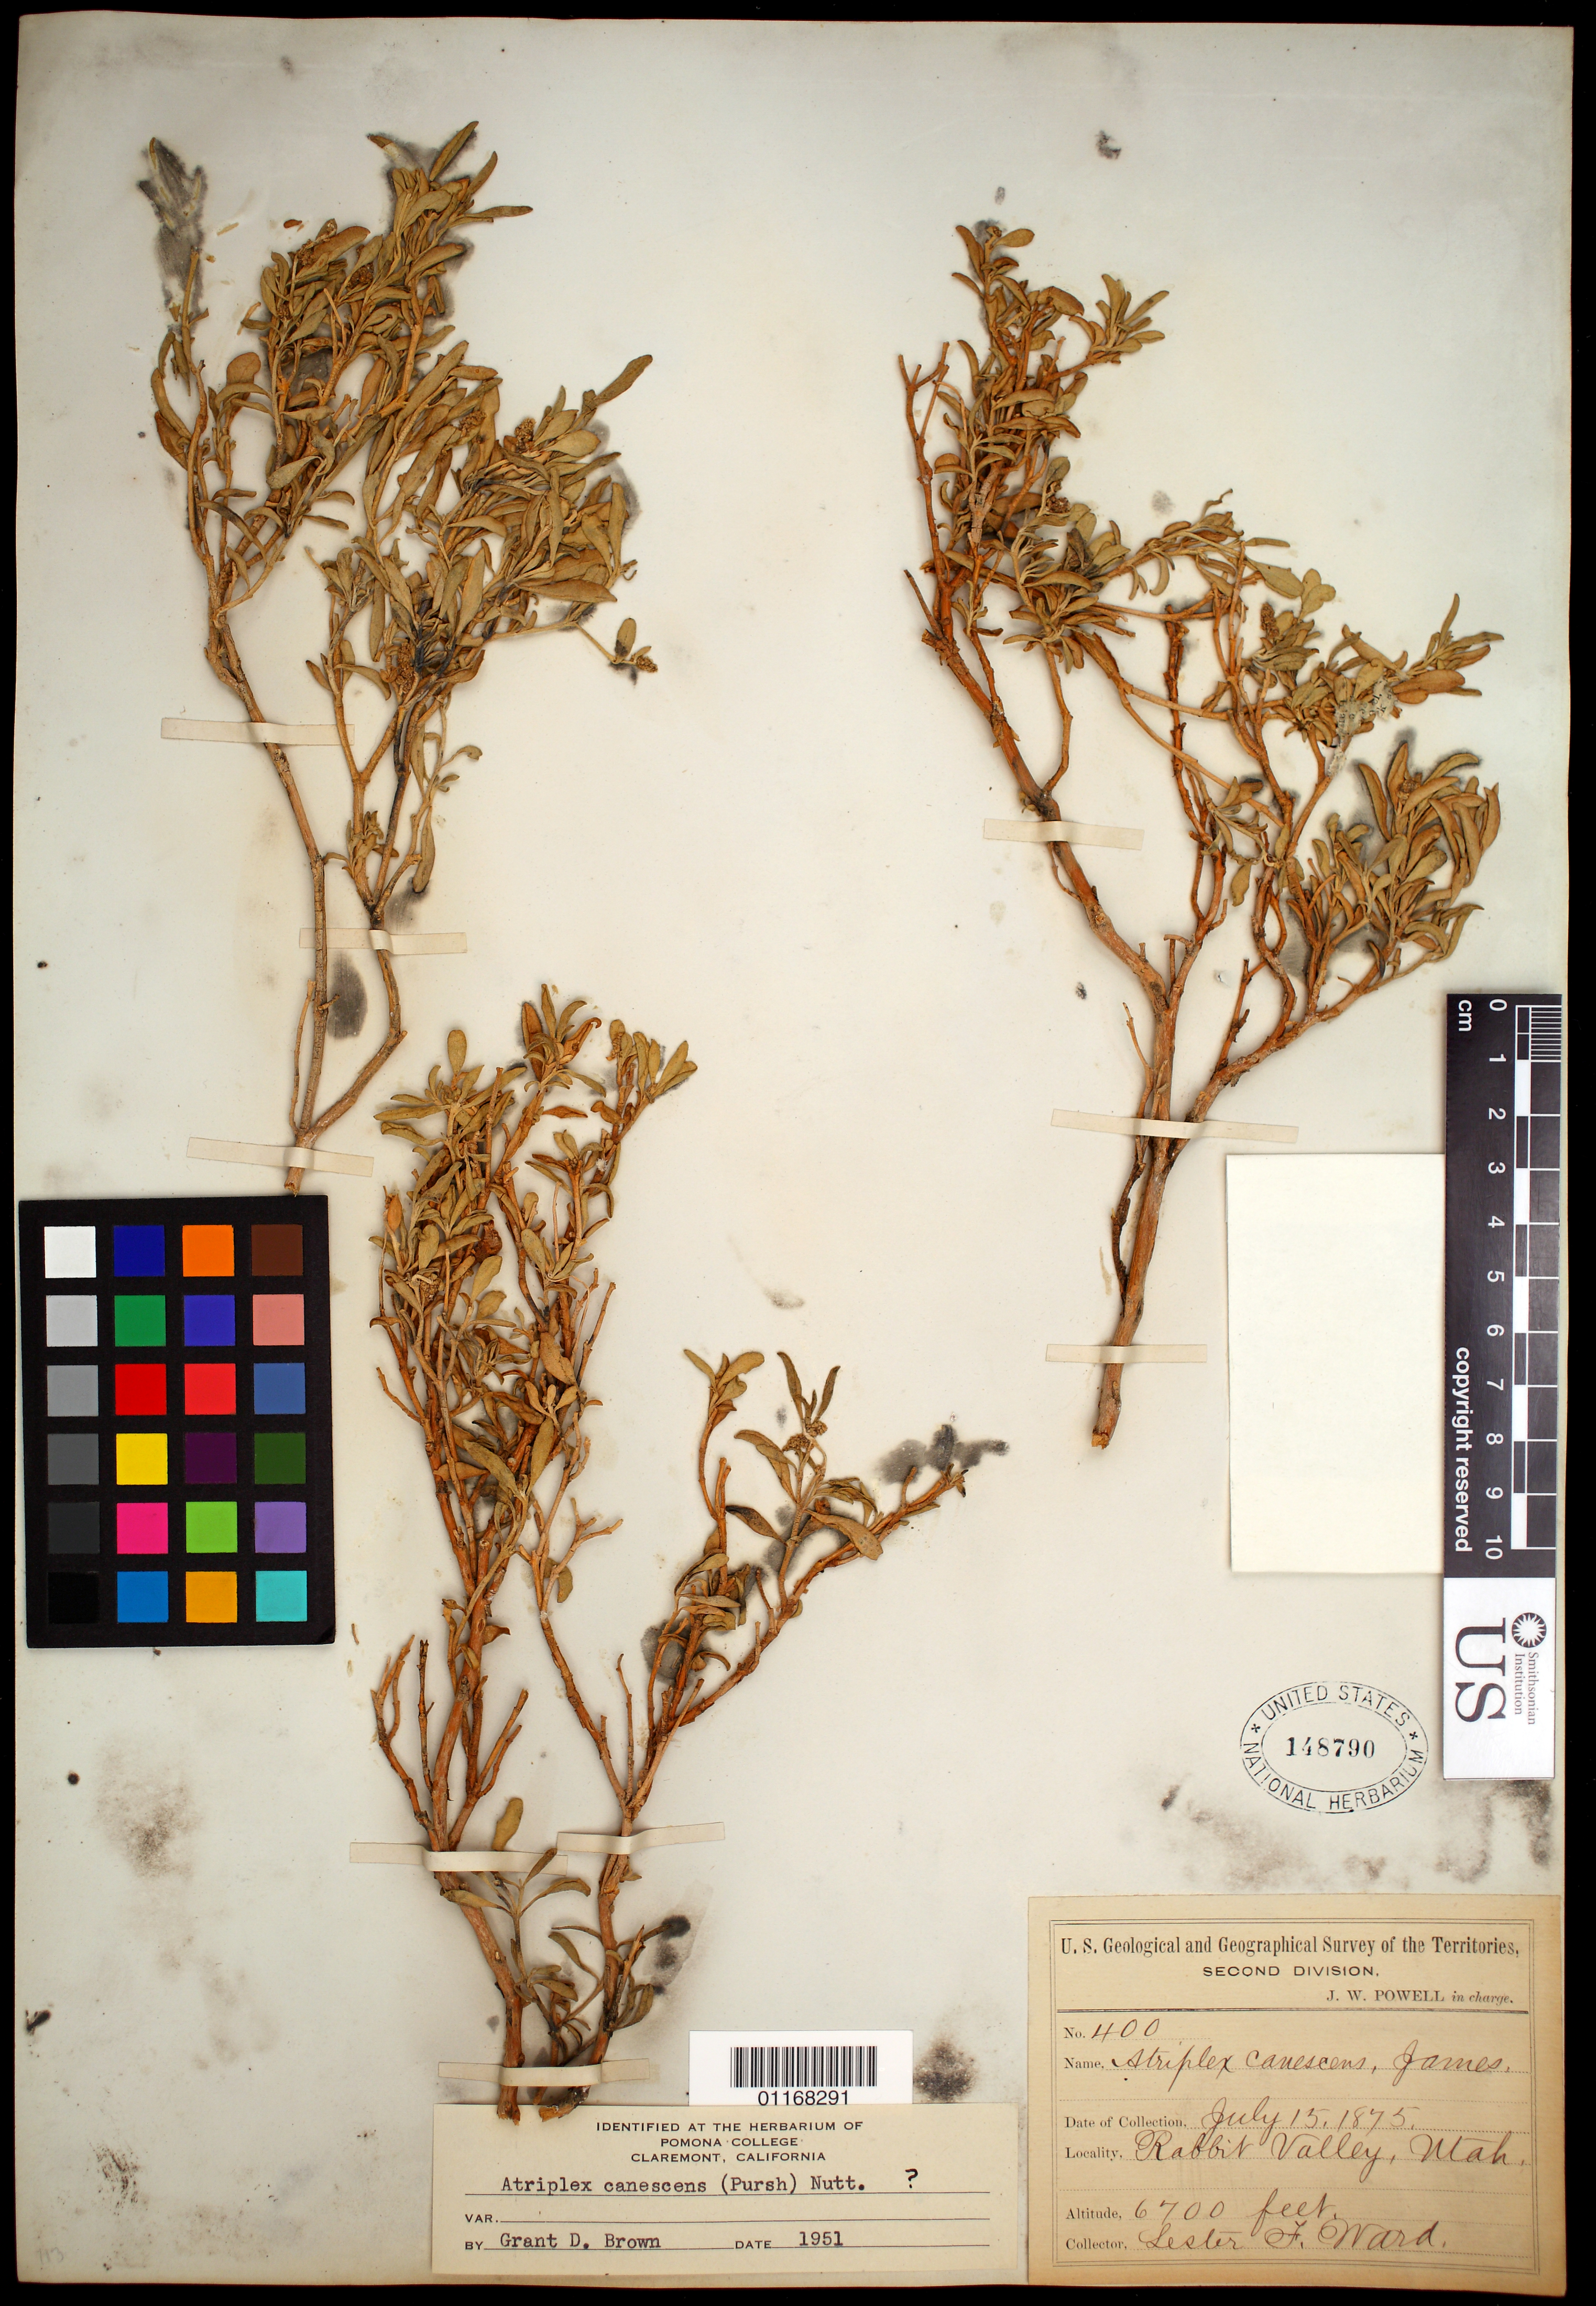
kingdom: Plantae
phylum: Tracheophyta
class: Magnoliopsida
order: Caryophyllales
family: Amaranthaceae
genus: Atriplex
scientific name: Atriplex canescens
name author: (Pursh) Nutt.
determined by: Brown, G. D.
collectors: L. F. Ward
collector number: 400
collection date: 1875-07-15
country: United States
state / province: Utah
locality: Rabbit Valley.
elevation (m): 2042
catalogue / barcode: US 148790